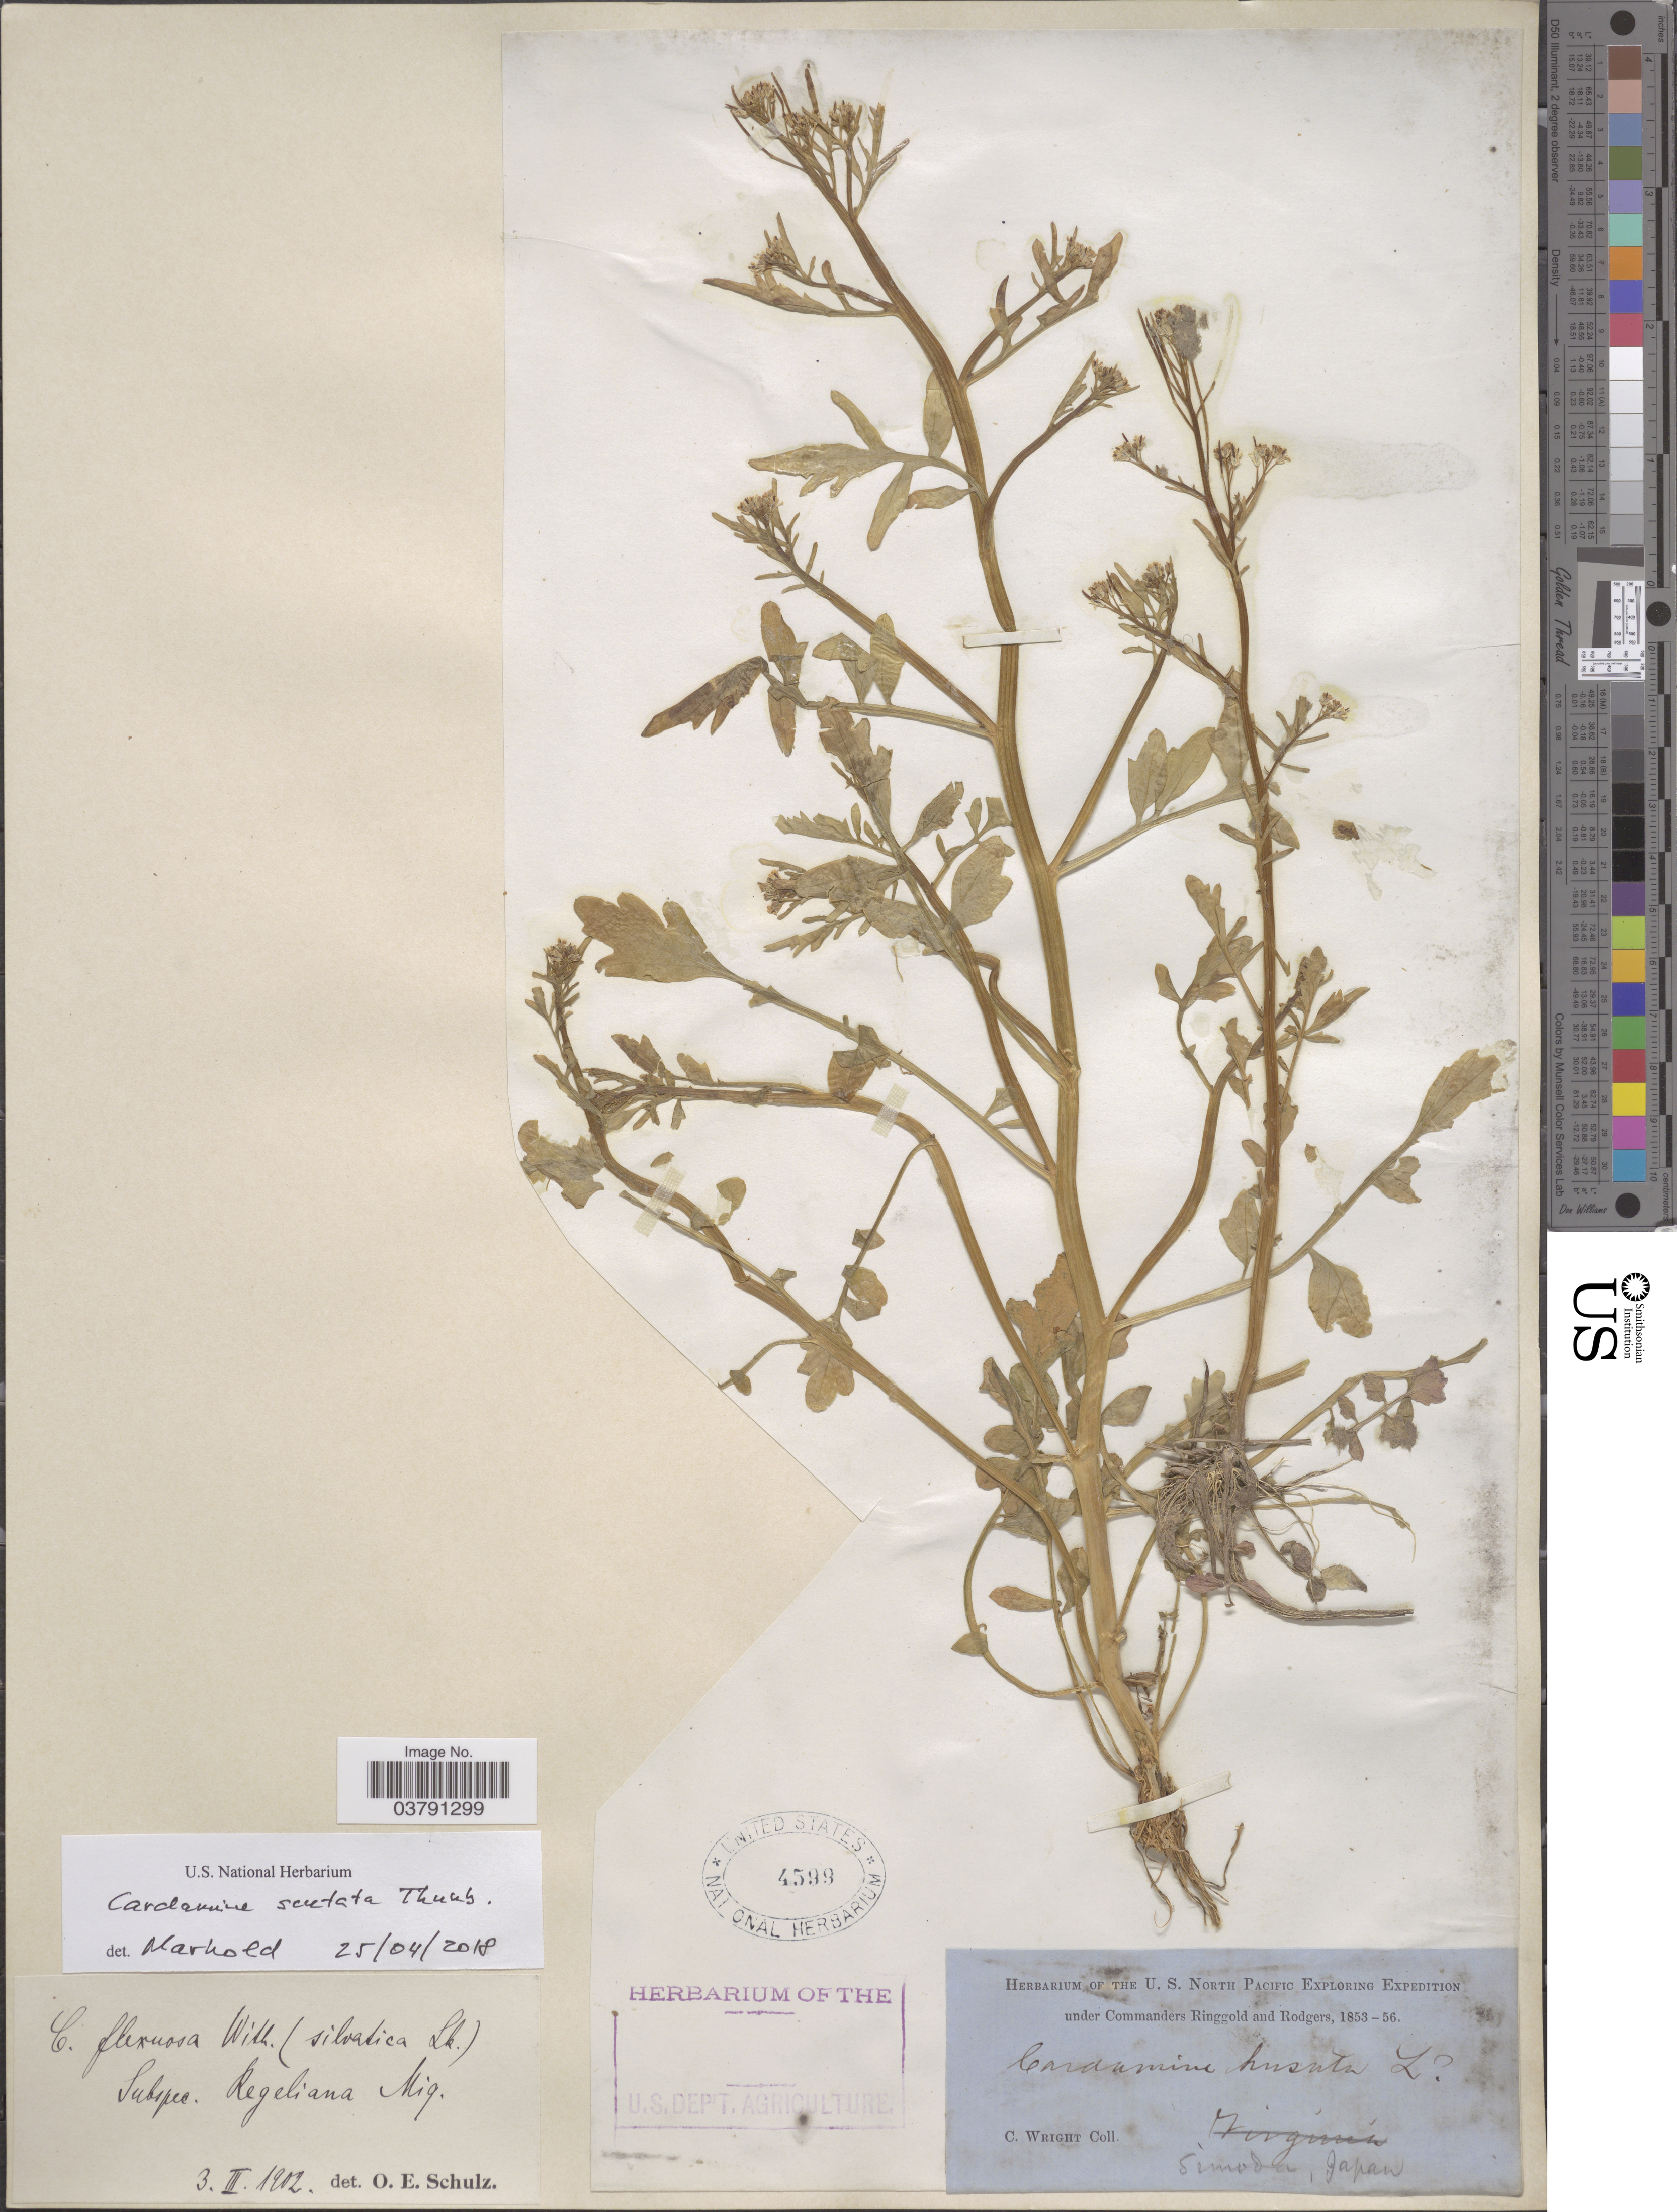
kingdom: Plantae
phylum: Tracheophyta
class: Magnoliopsida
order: Brassicales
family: Brassicaceae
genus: Cardamine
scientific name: Cardamine scutata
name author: Thunb.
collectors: C. Wright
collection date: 1853/1856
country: Japan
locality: Simoda.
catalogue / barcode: US 4599